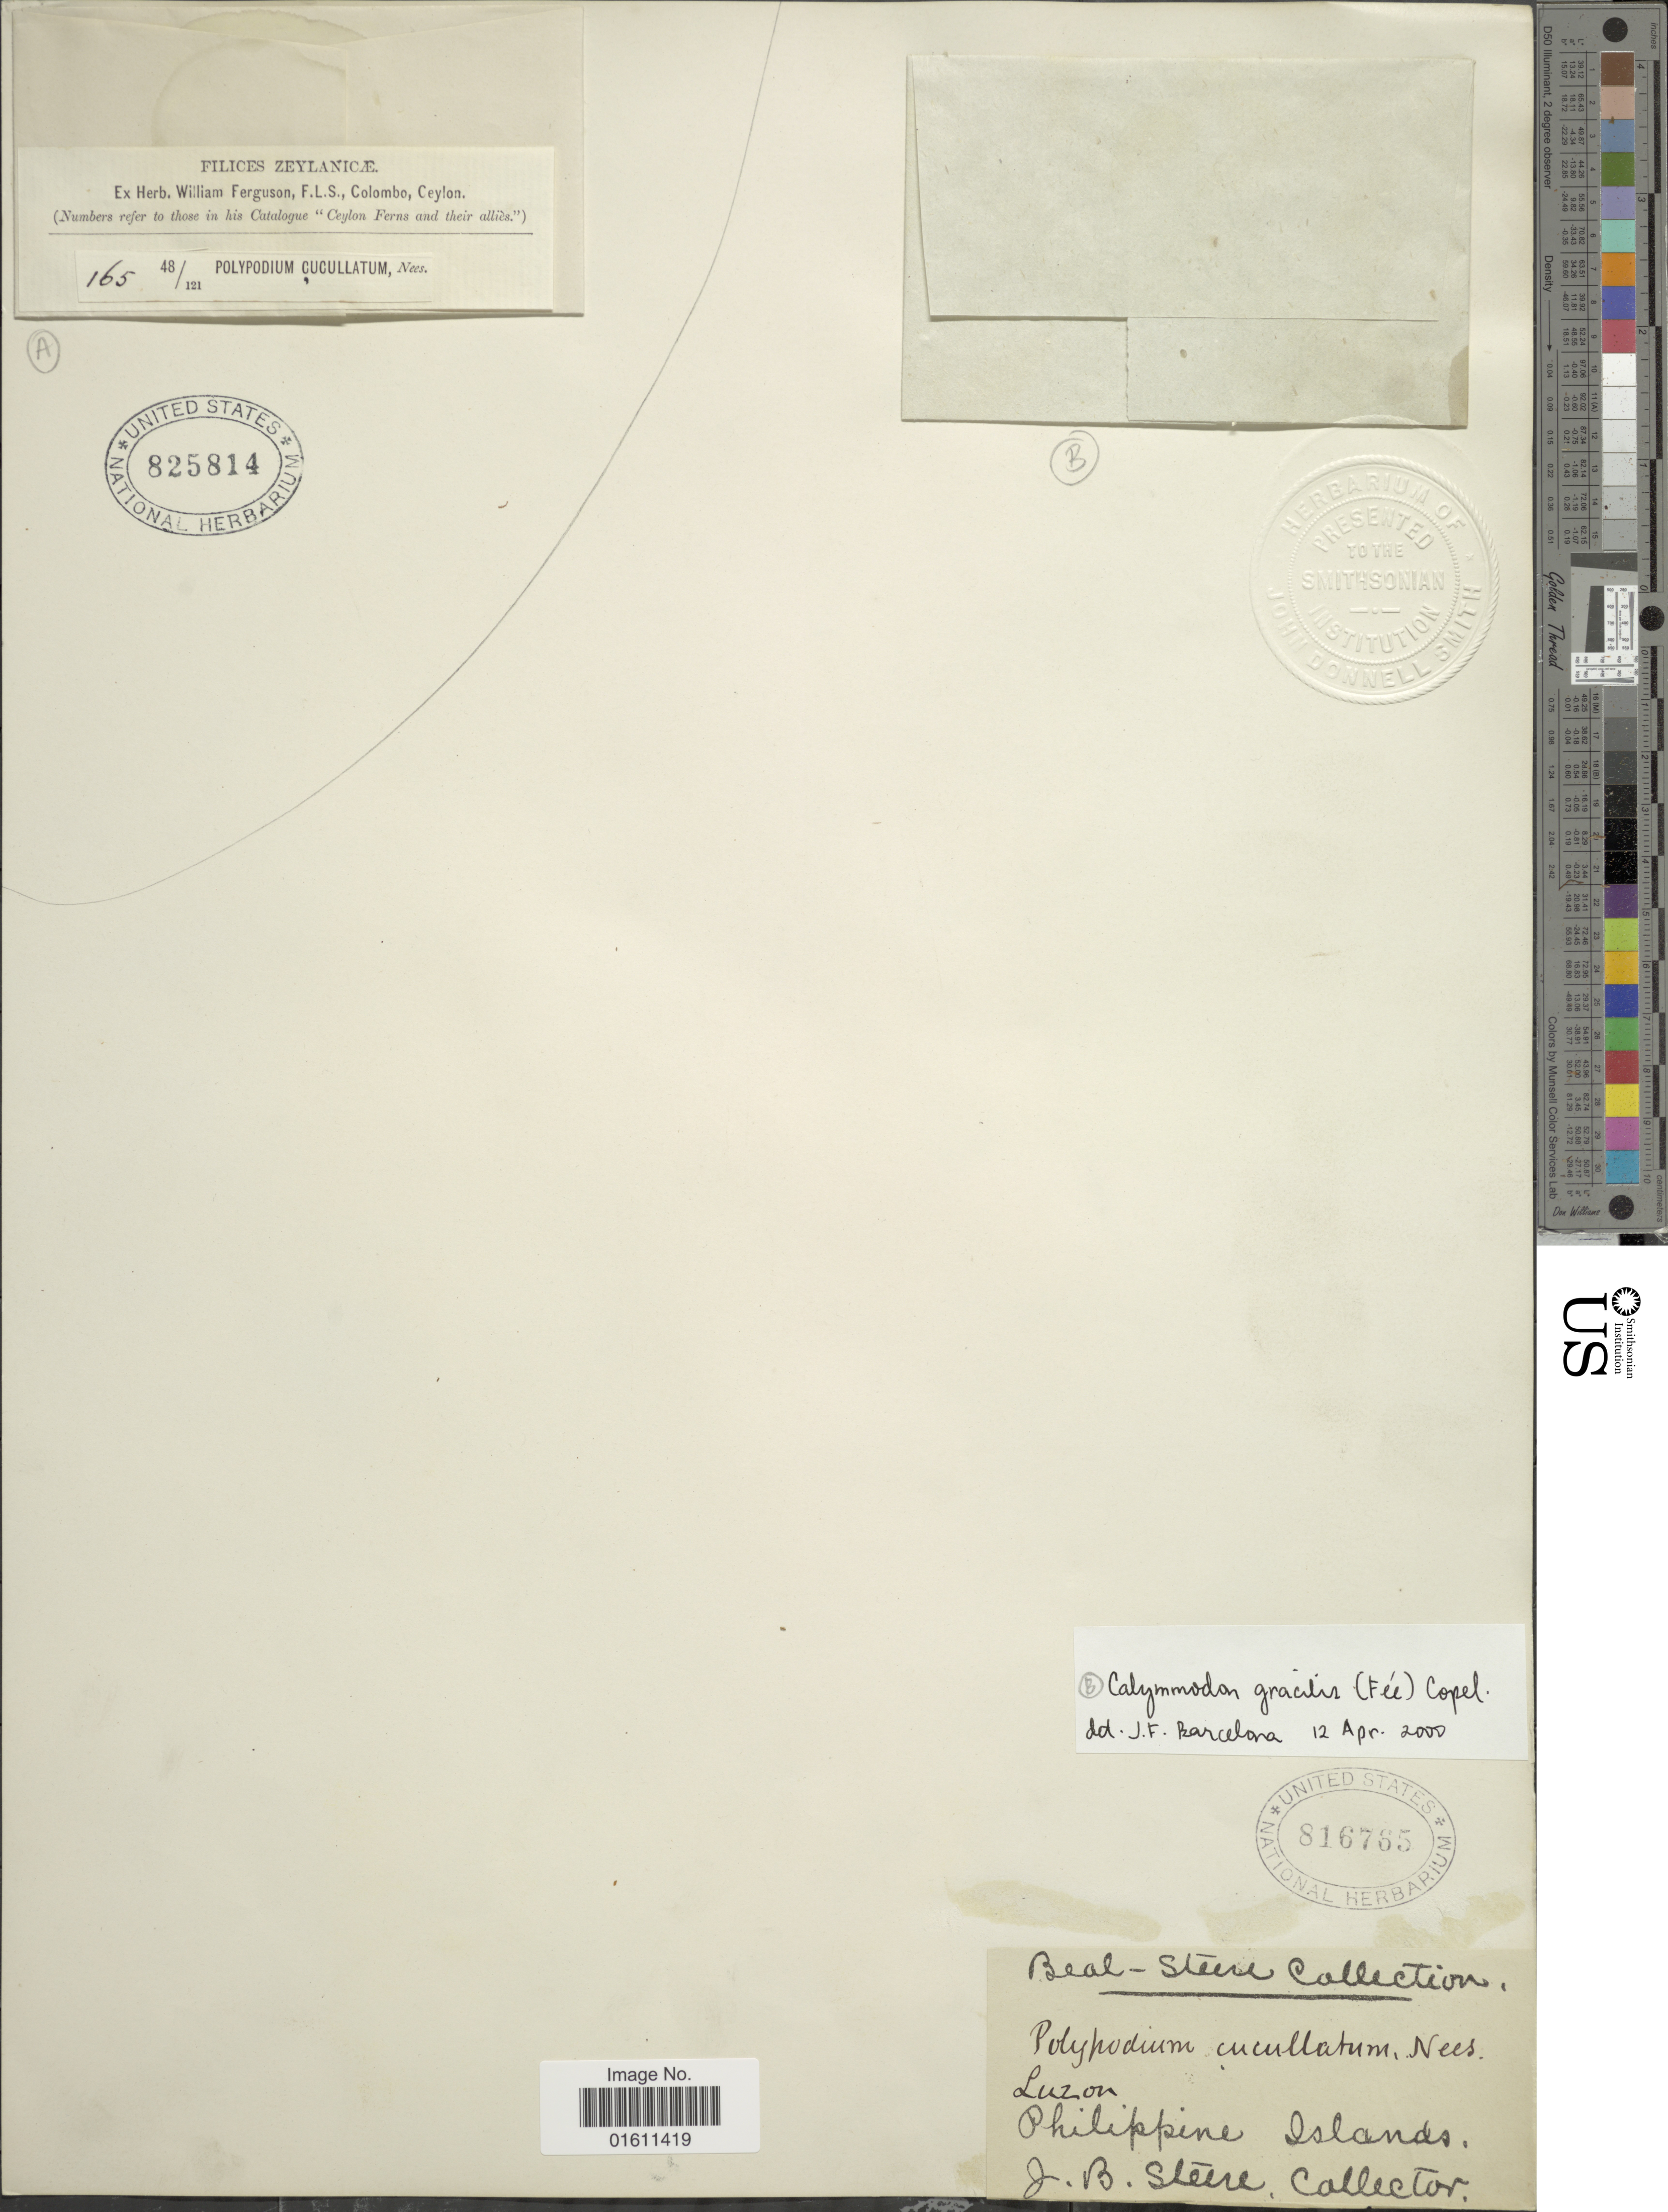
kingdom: Plantae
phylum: Tracheophyta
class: Polypodiopsida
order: Polypodiales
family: Polypodiaceae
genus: Calymmodon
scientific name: Calymmodon gracilis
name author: (Fée) Copel.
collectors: ex herb. W. Ferguson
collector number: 165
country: Sri Lanka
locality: Filices Zeylanicæ, Ceylon.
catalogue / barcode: US 825814